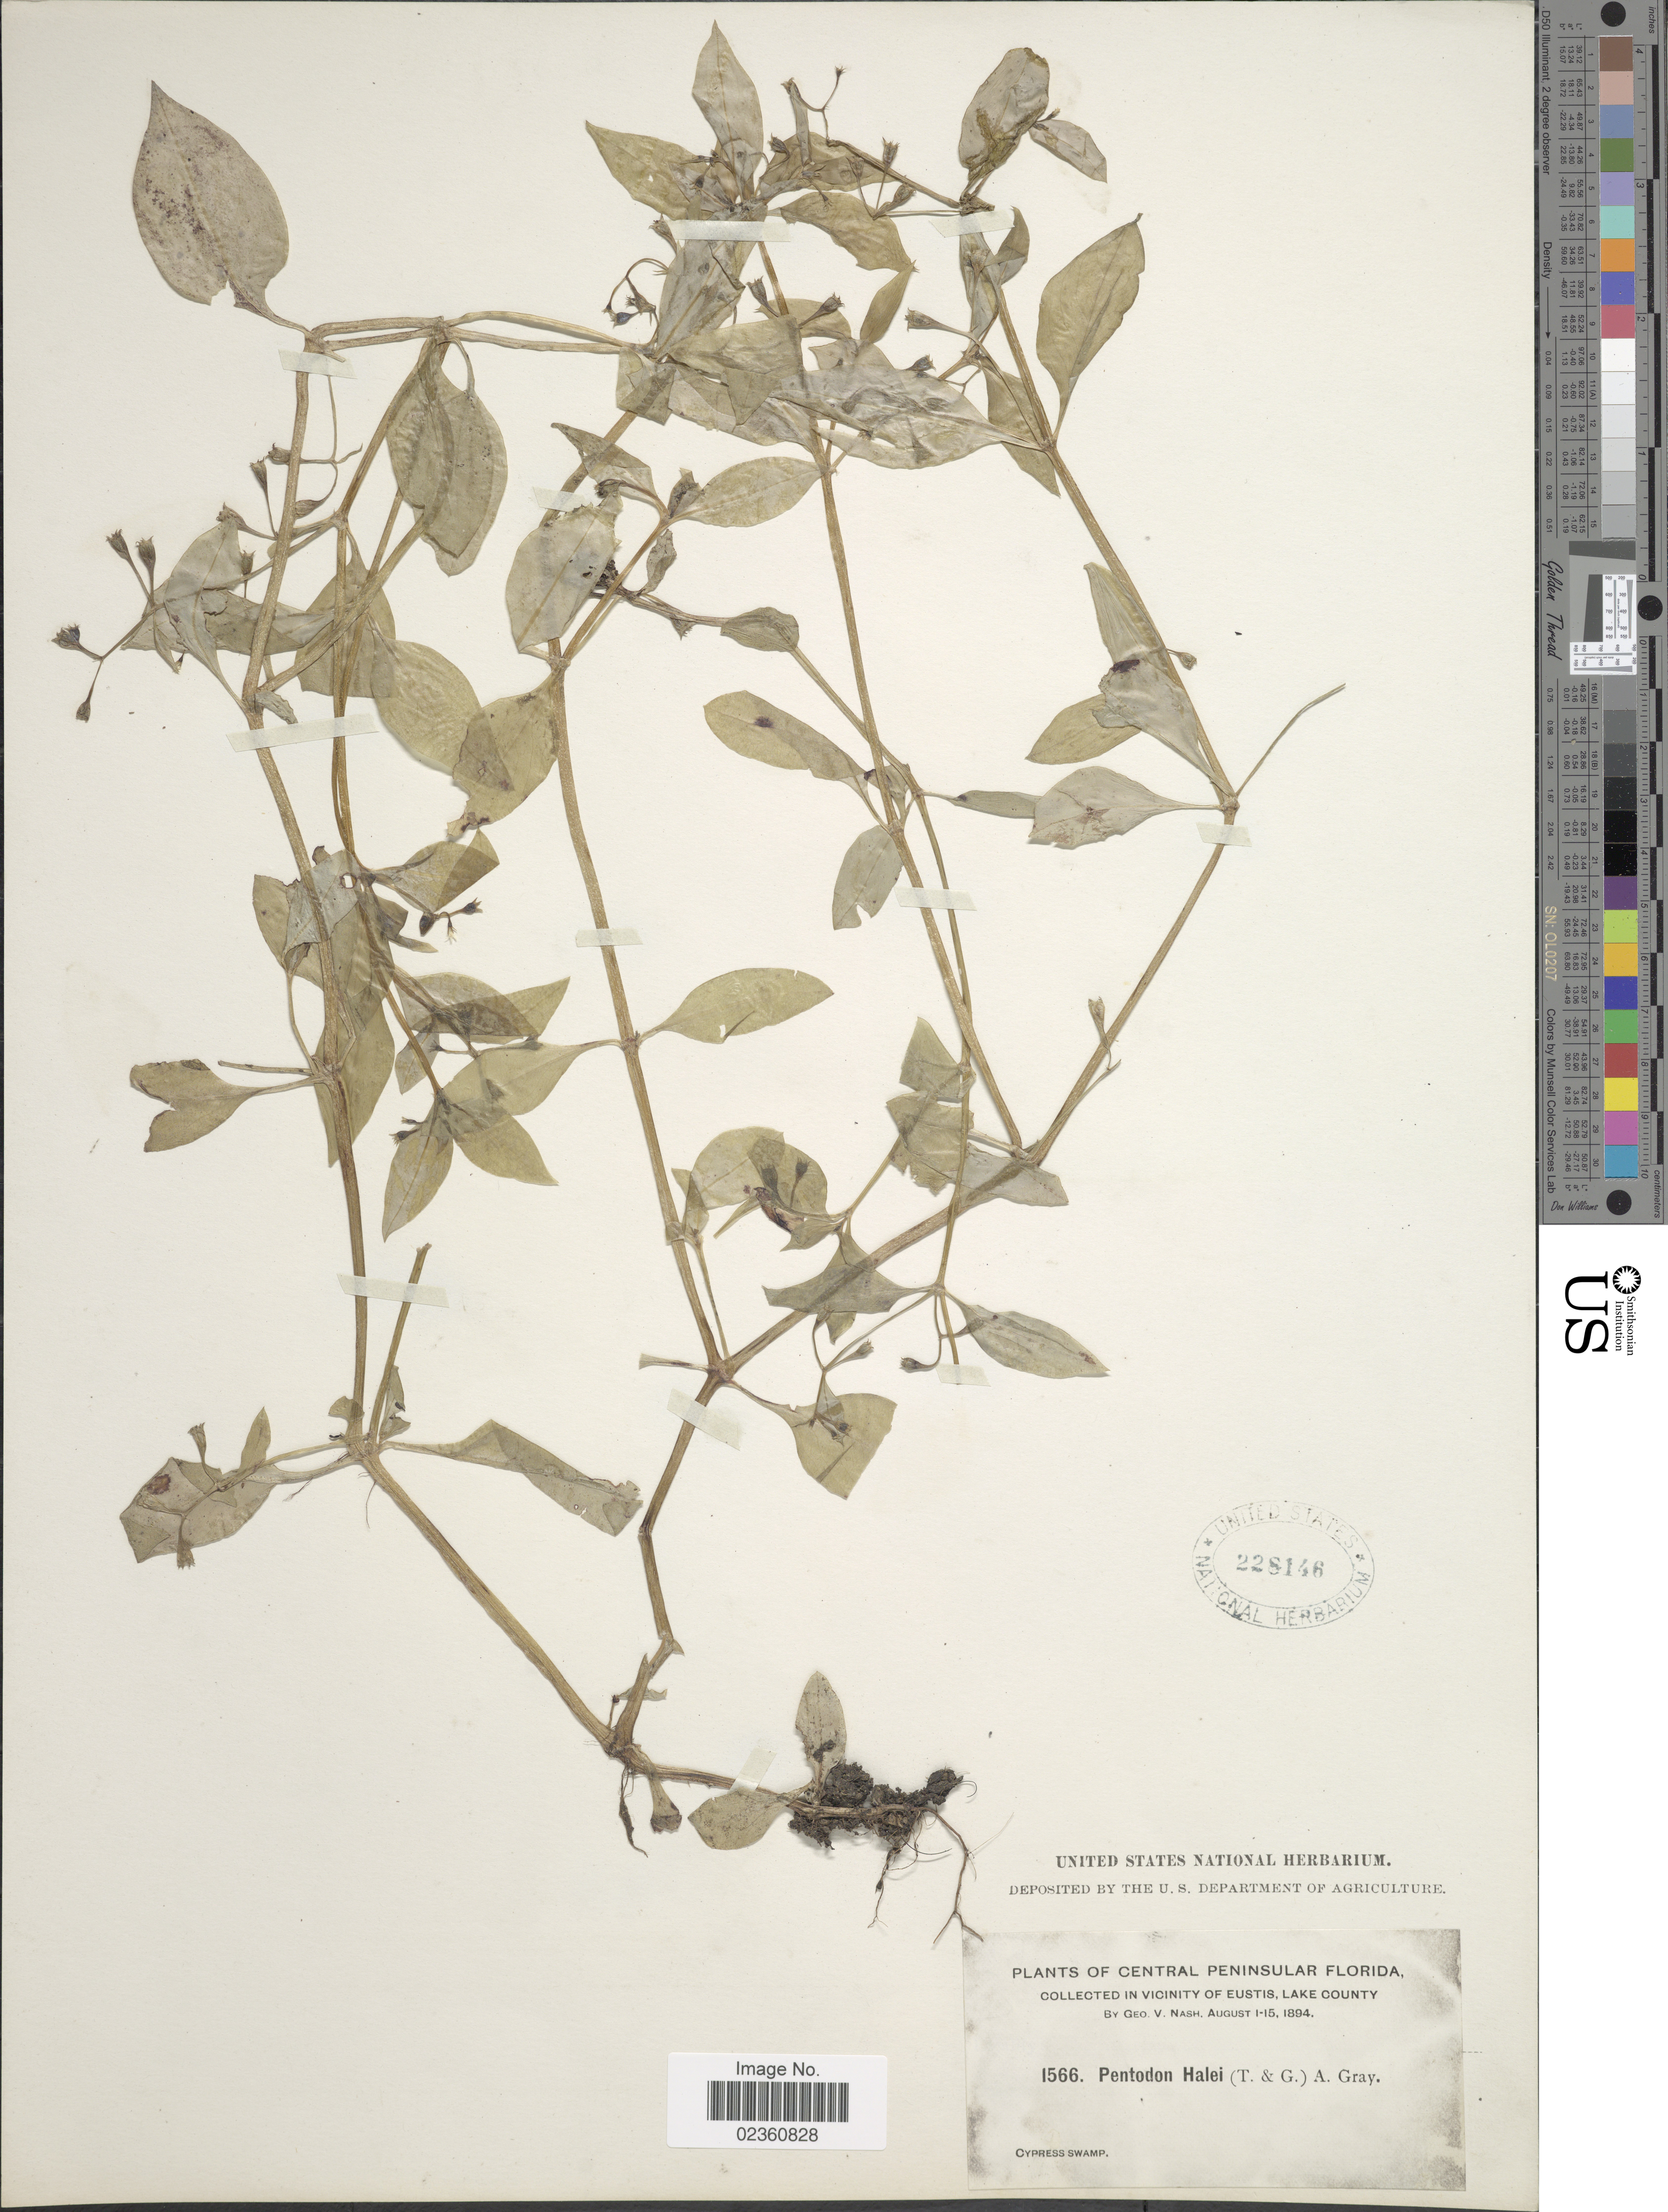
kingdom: Plantae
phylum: Tracheophyta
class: Magnoliopsida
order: Gentianales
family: Rubiaceae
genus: Pentodon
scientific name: Pentodon halei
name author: A. Gray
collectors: G. V. Nash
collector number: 1566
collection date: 1894-08-01/1894-08-15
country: United States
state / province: Florida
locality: Central Peninsular Florida, in vicinity of Eustis, Lake County, Cypress Swamp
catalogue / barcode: US 228146